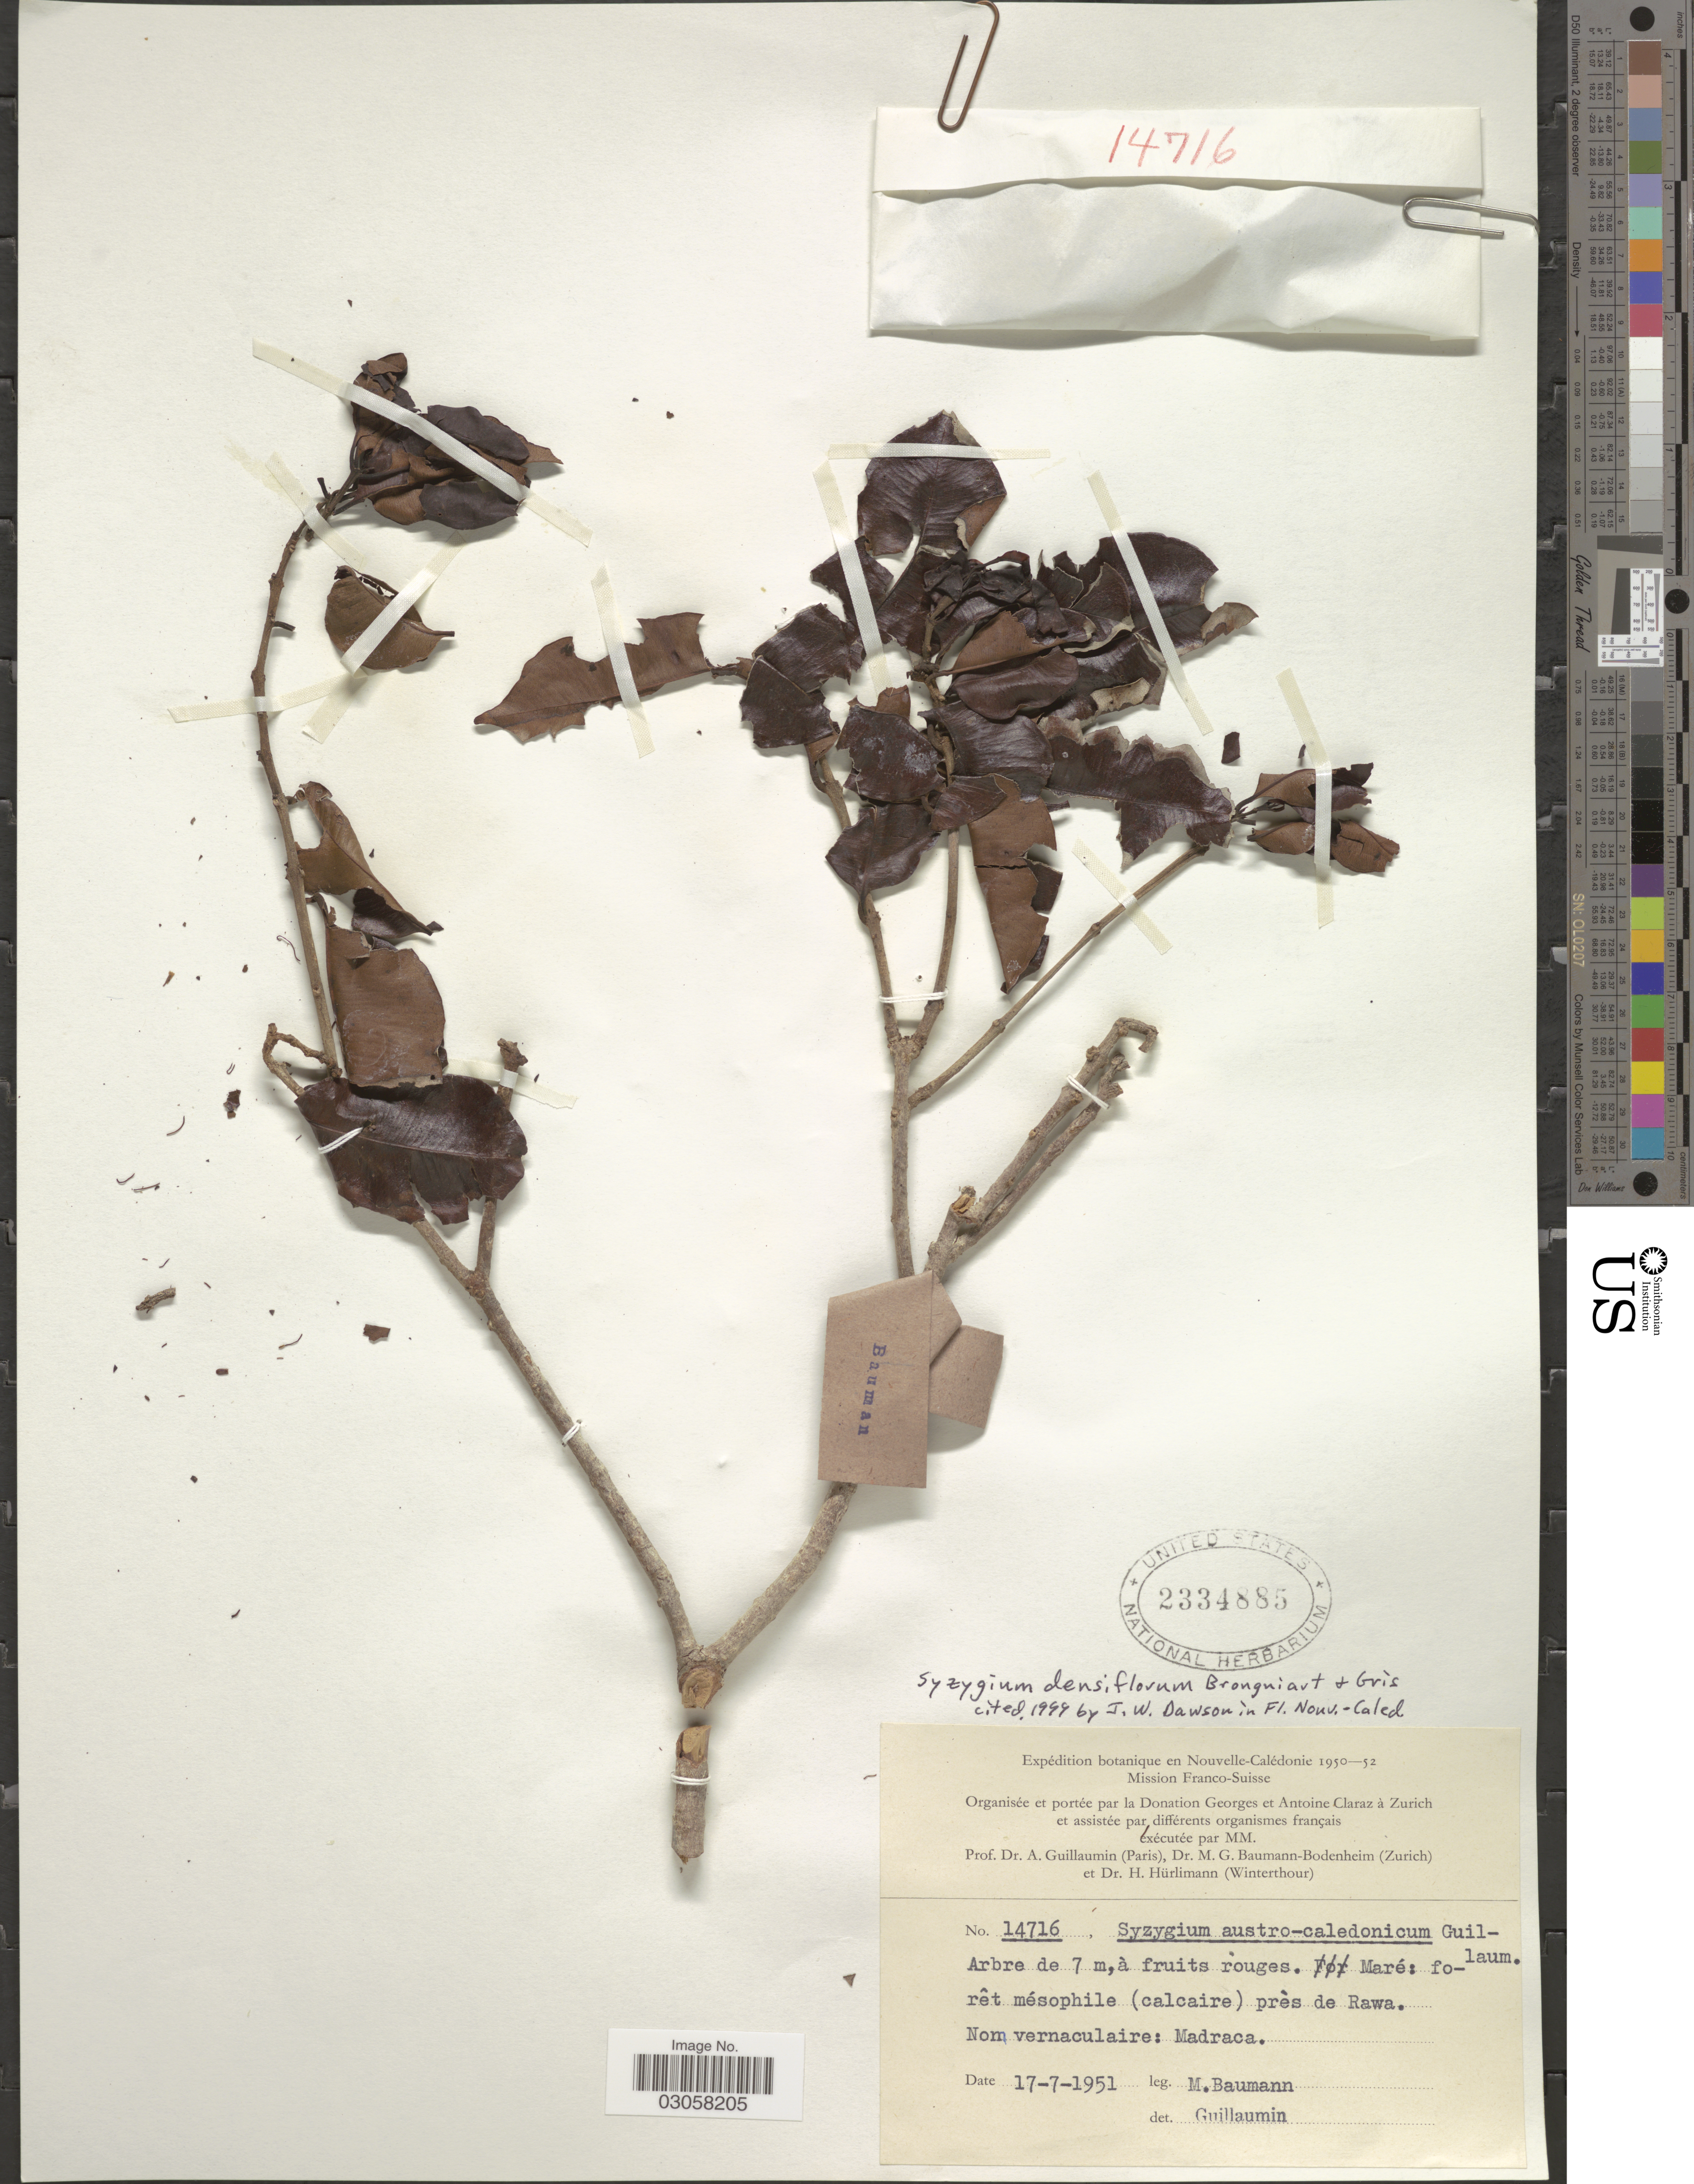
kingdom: Plantae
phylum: Tracheophyta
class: Magnoliopsida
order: Myrtales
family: Myrtaceae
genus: Syzygium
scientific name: Syzygium densiflorum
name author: Brongn. & Gris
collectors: M. Baumann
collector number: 14716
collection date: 1951-07-17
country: New Caledonia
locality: Nouvelle-Calédonie. Maré: forêt mésophile (calcaire) près de Rawa.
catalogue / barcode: US 2334885